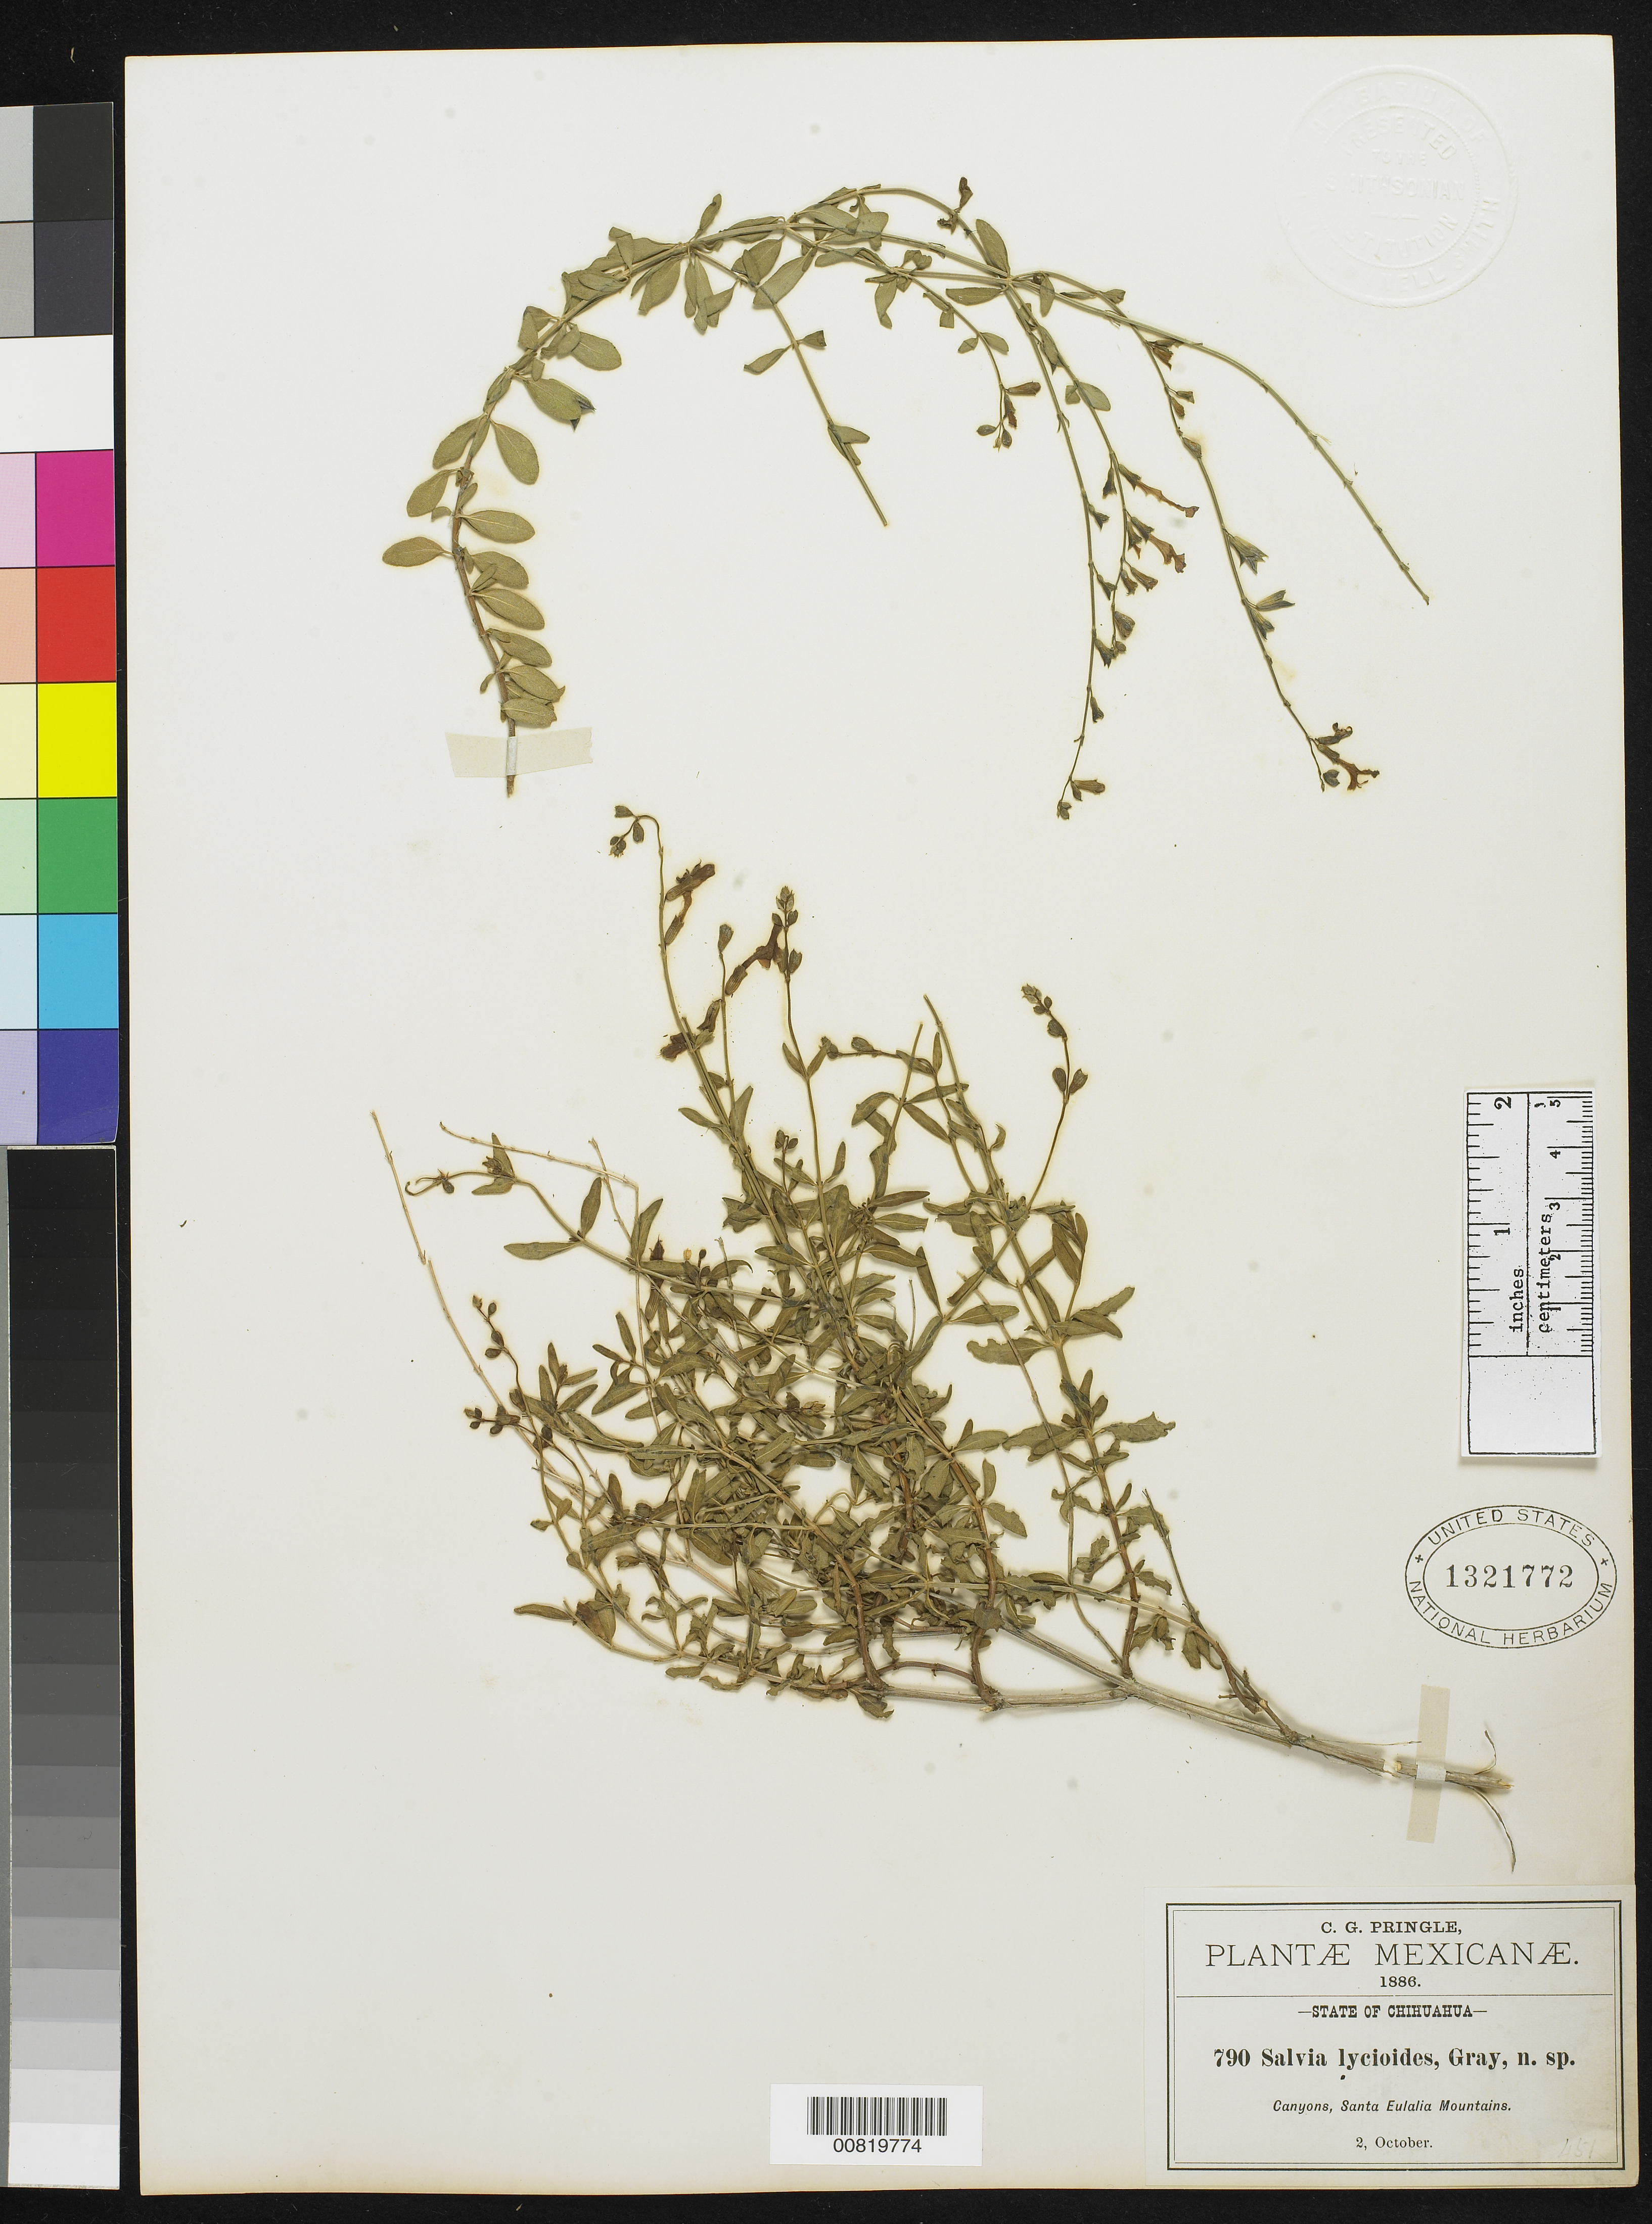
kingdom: Plantae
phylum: Tracheophyta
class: Magnoliopsida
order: Lamiales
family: Lamiaceae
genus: Salvia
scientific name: Salvia lycioides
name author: A. Gray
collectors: C. G. Pringle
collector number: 790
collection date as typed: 02 Oct 1886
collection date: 1886-10-02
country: Mexico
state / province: Chihuahua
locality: Canyons, Santa Eulalia Mountains, Chihuahua.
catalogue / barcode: US 1321772